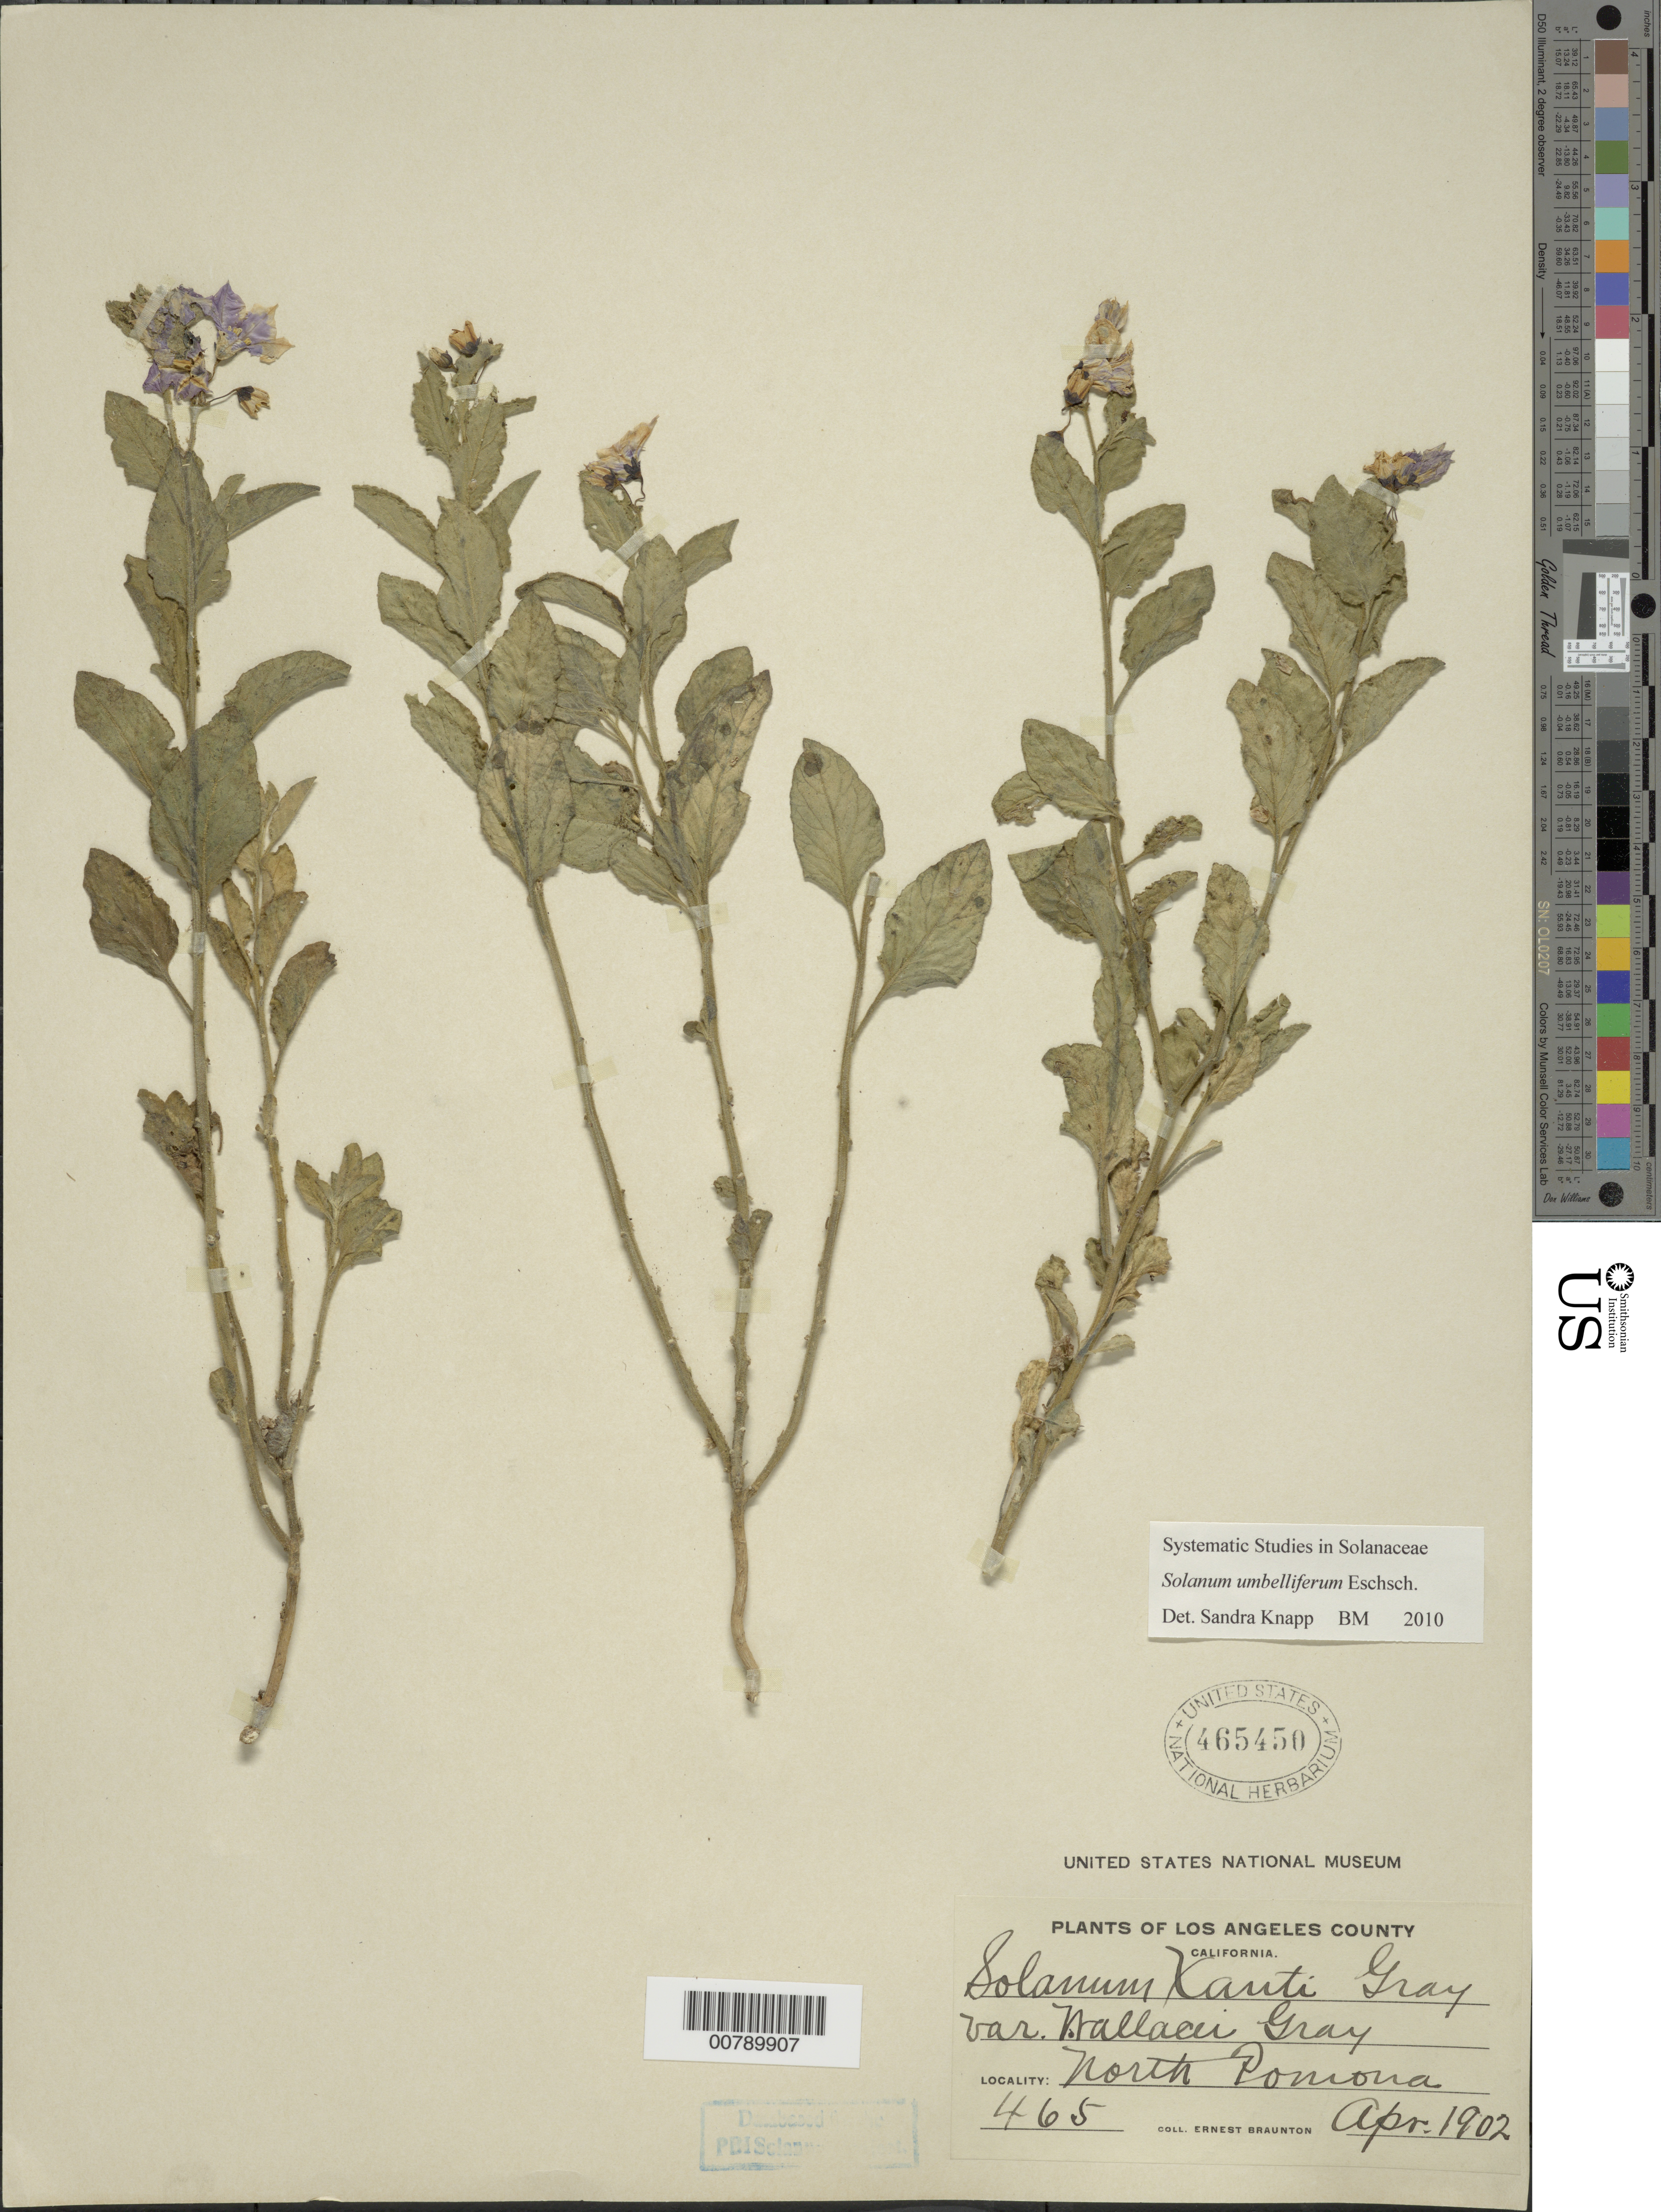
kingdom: Plantae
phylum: Tracheophyta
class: Magnoliopsida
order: Solanales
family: Solanaceae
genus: Solanum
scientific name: Solanum umbelliferum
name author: Eschsch.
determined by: Knapp, S. D.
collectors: E. Braunton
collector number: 465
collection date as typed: Apr 1902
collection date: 1902-04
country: United States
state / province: California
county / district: Los Angeles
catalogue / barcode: US 465450